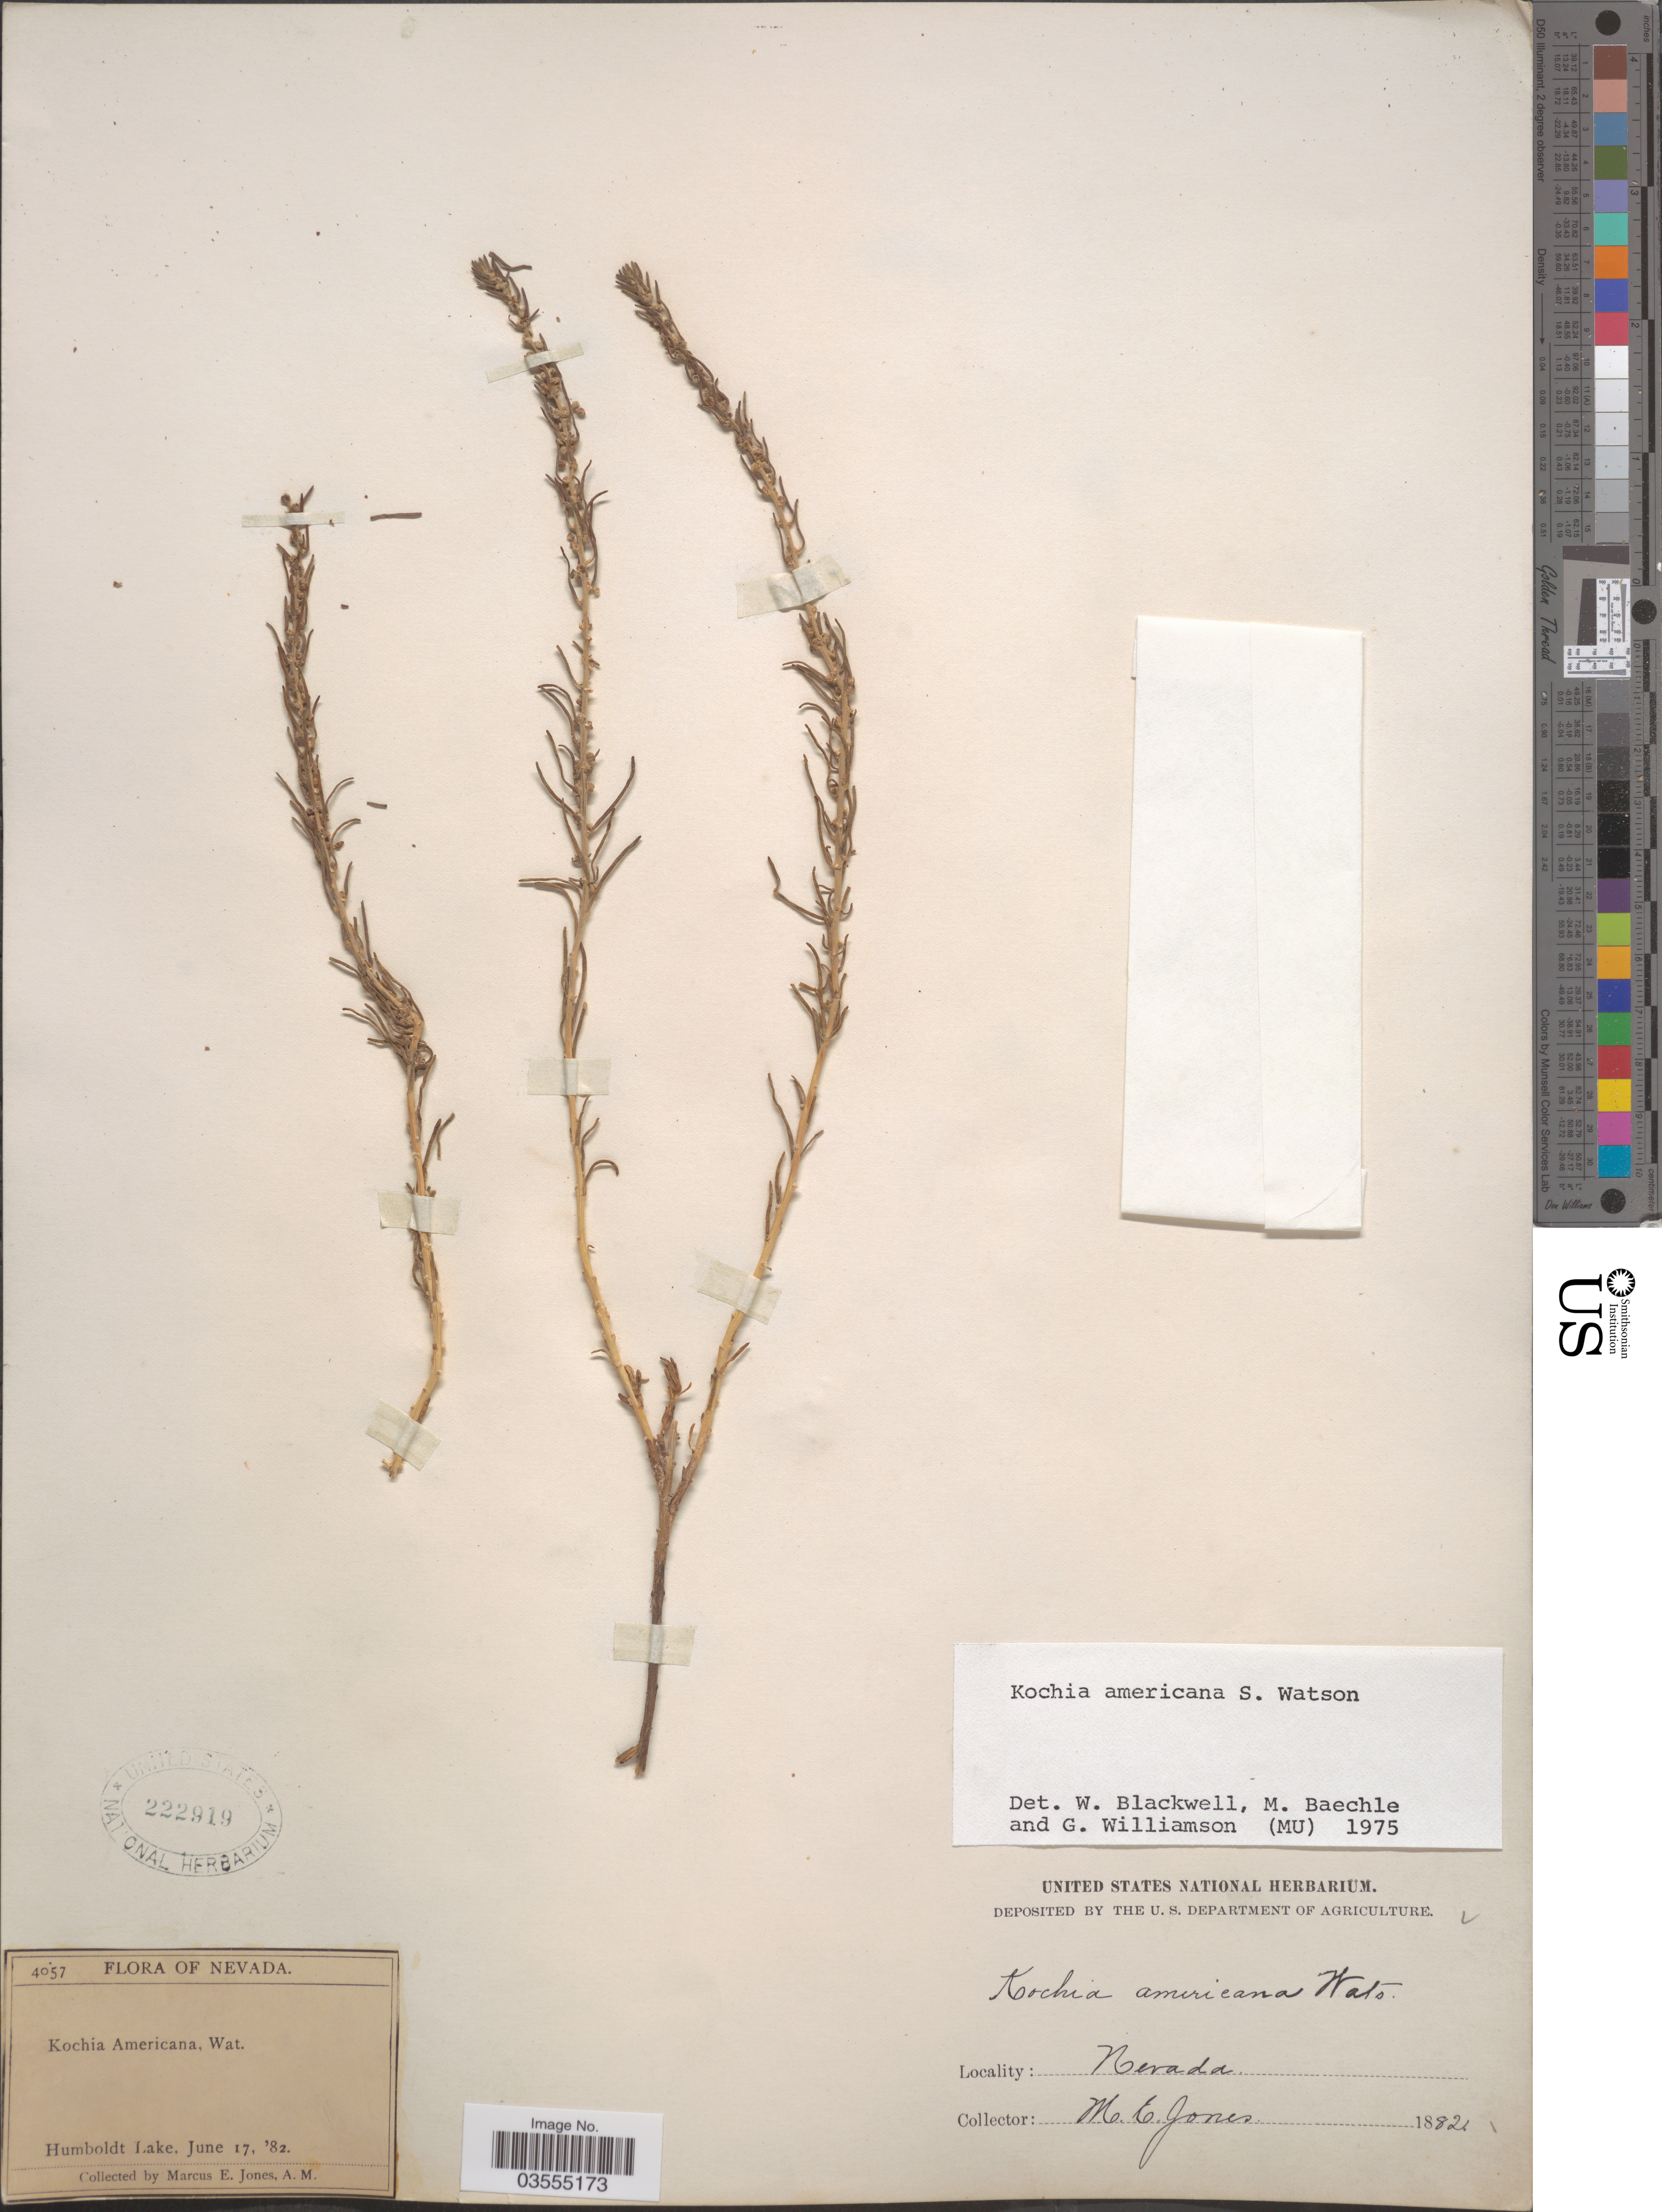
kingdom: Plantae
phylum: Tracheophyta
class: Magnoliopsida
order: Caryophyllales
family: Amaranthaceae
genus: Neokochia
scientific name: Neokochia americana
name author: (S. Watson) G.L. Chu & S.C. Sand.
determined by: U.S. National Herbarium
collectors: M. E. Jones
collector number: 4057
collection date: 1882-06-17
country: United States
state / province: Nevada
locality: Humboldt Lake.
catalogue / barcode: US 222919